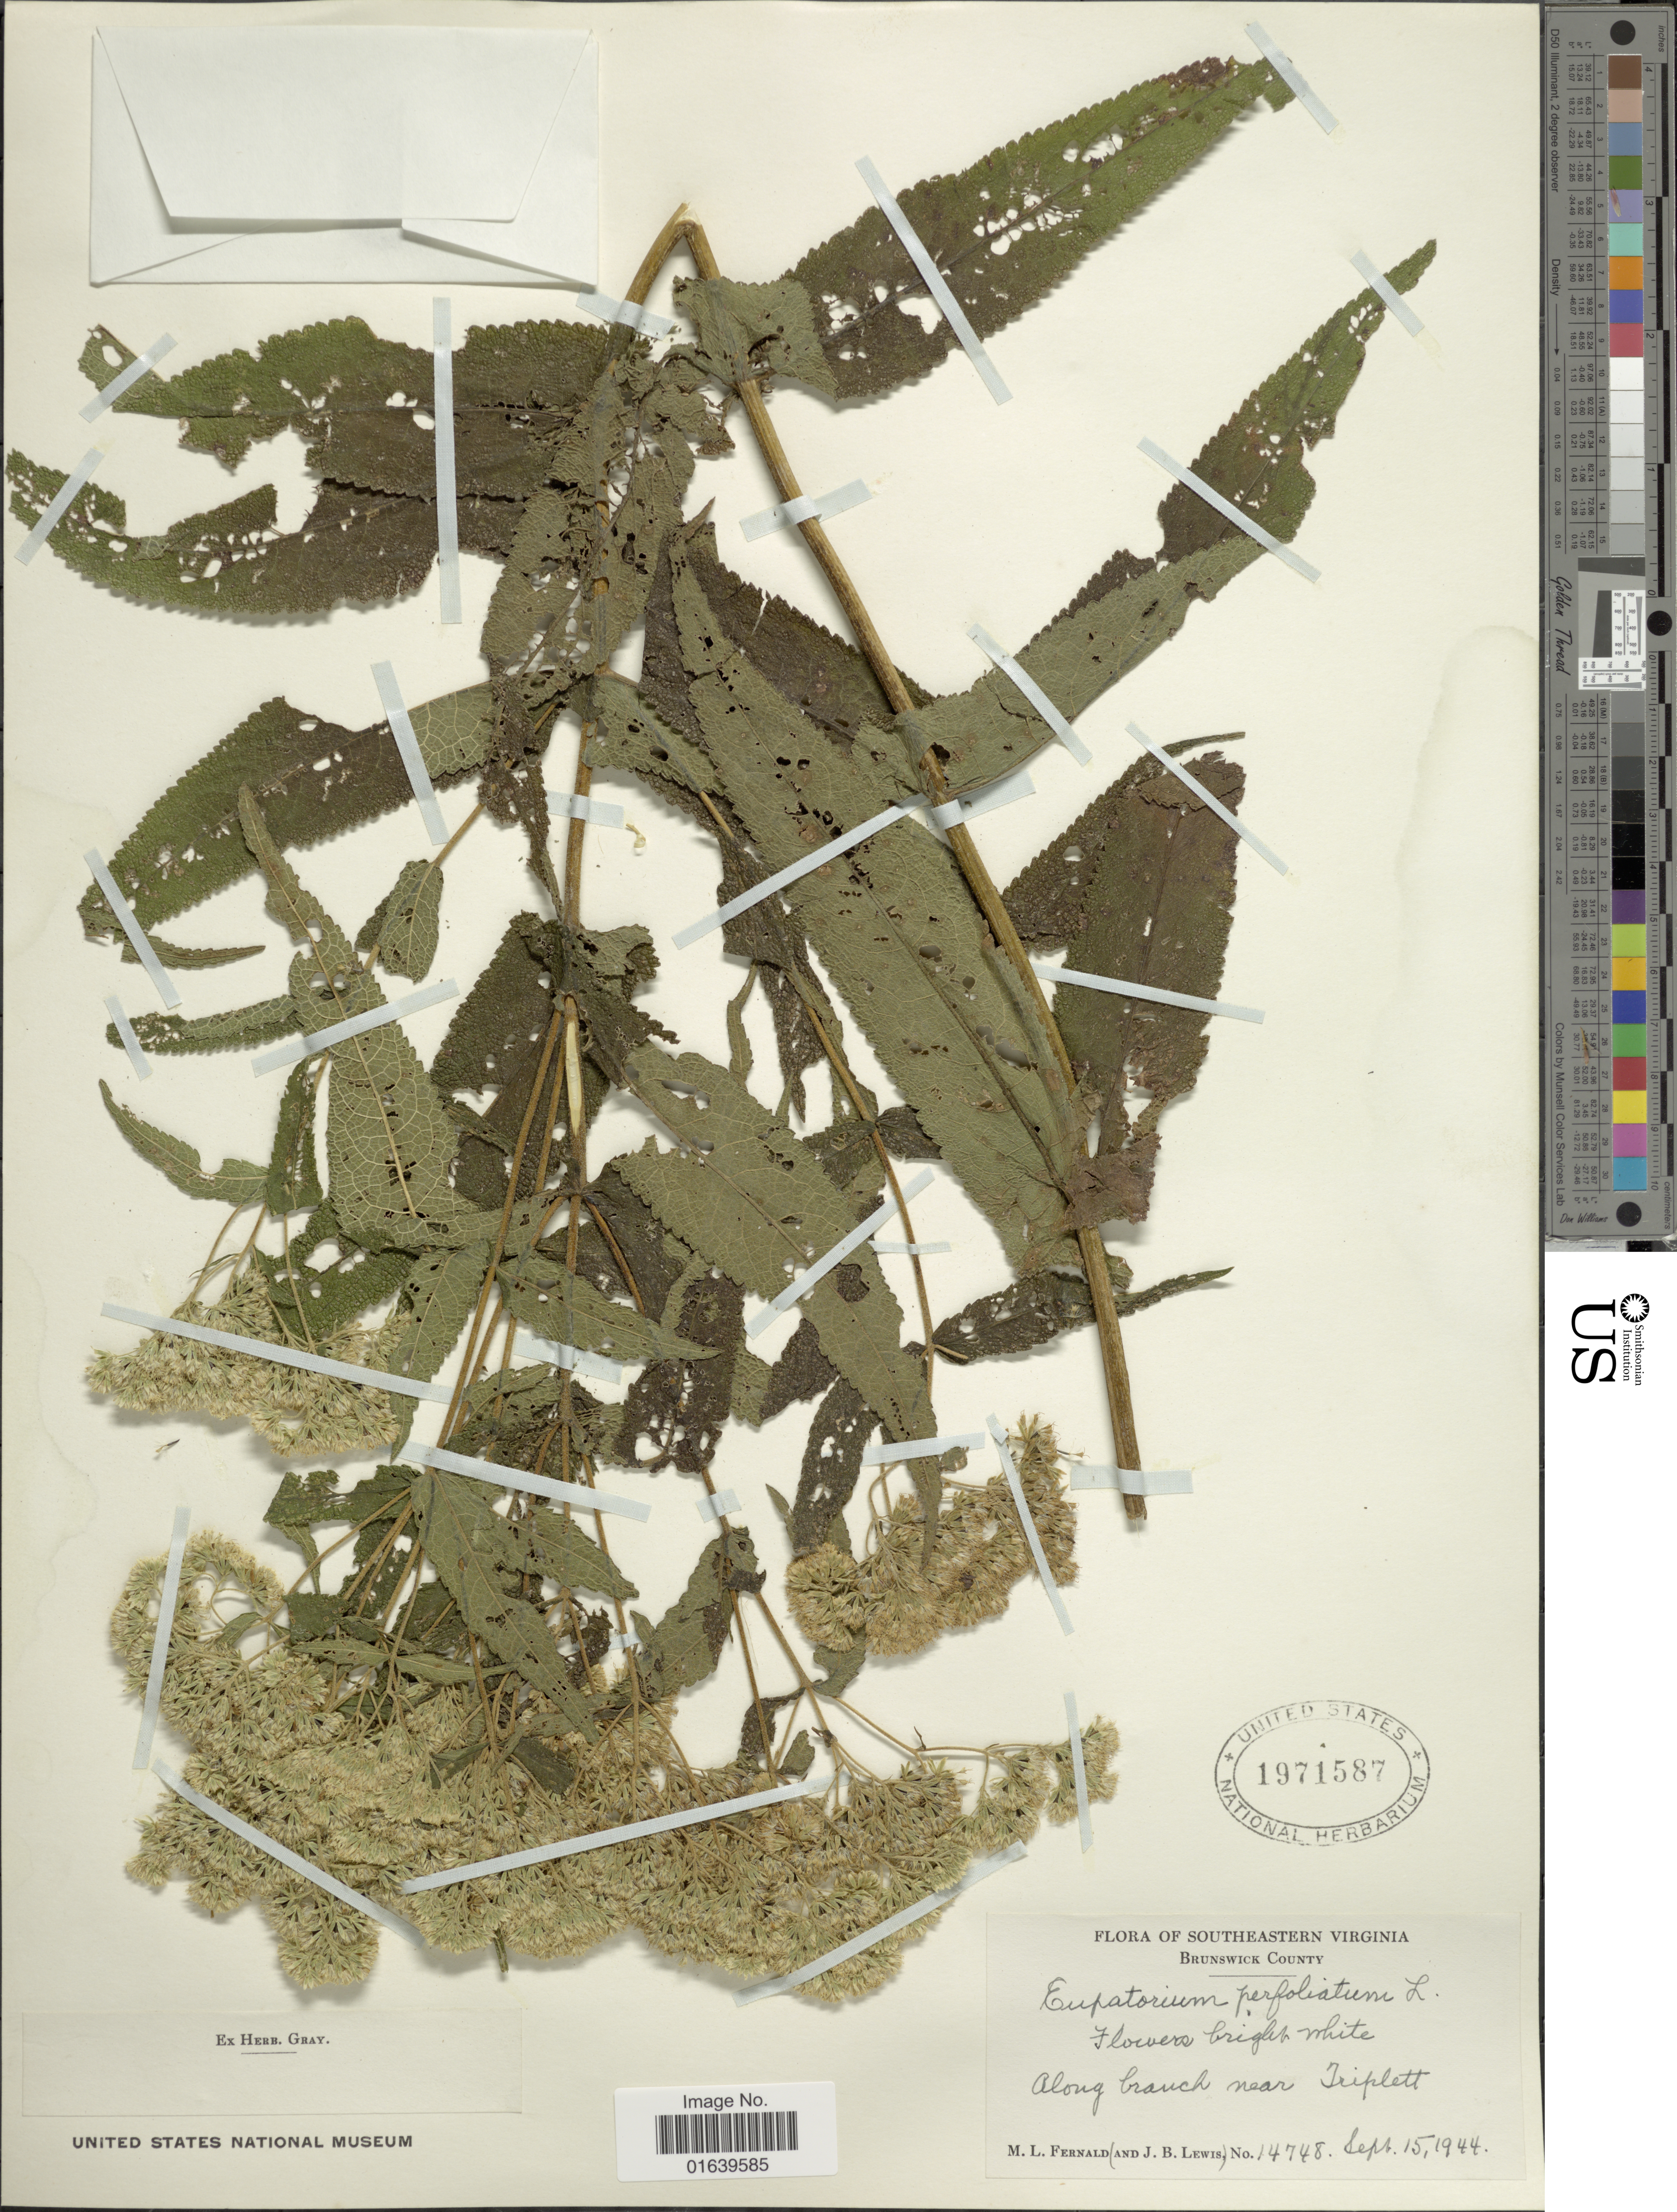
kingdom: Plantae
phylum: Tracheophyta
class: Magnoliopsida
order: Asterales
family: Asteraceae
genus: Eupatorium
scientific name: Eupatorium perfoliatum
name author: L.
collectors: M. L. Fernald & J. B. Lewis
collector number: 14748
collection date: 1944-09-15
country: United States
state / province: Virginia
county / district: Brunswick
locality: Southeastern Virginia, Brunswick County, along branch near Triplett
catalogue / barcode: US 1971587